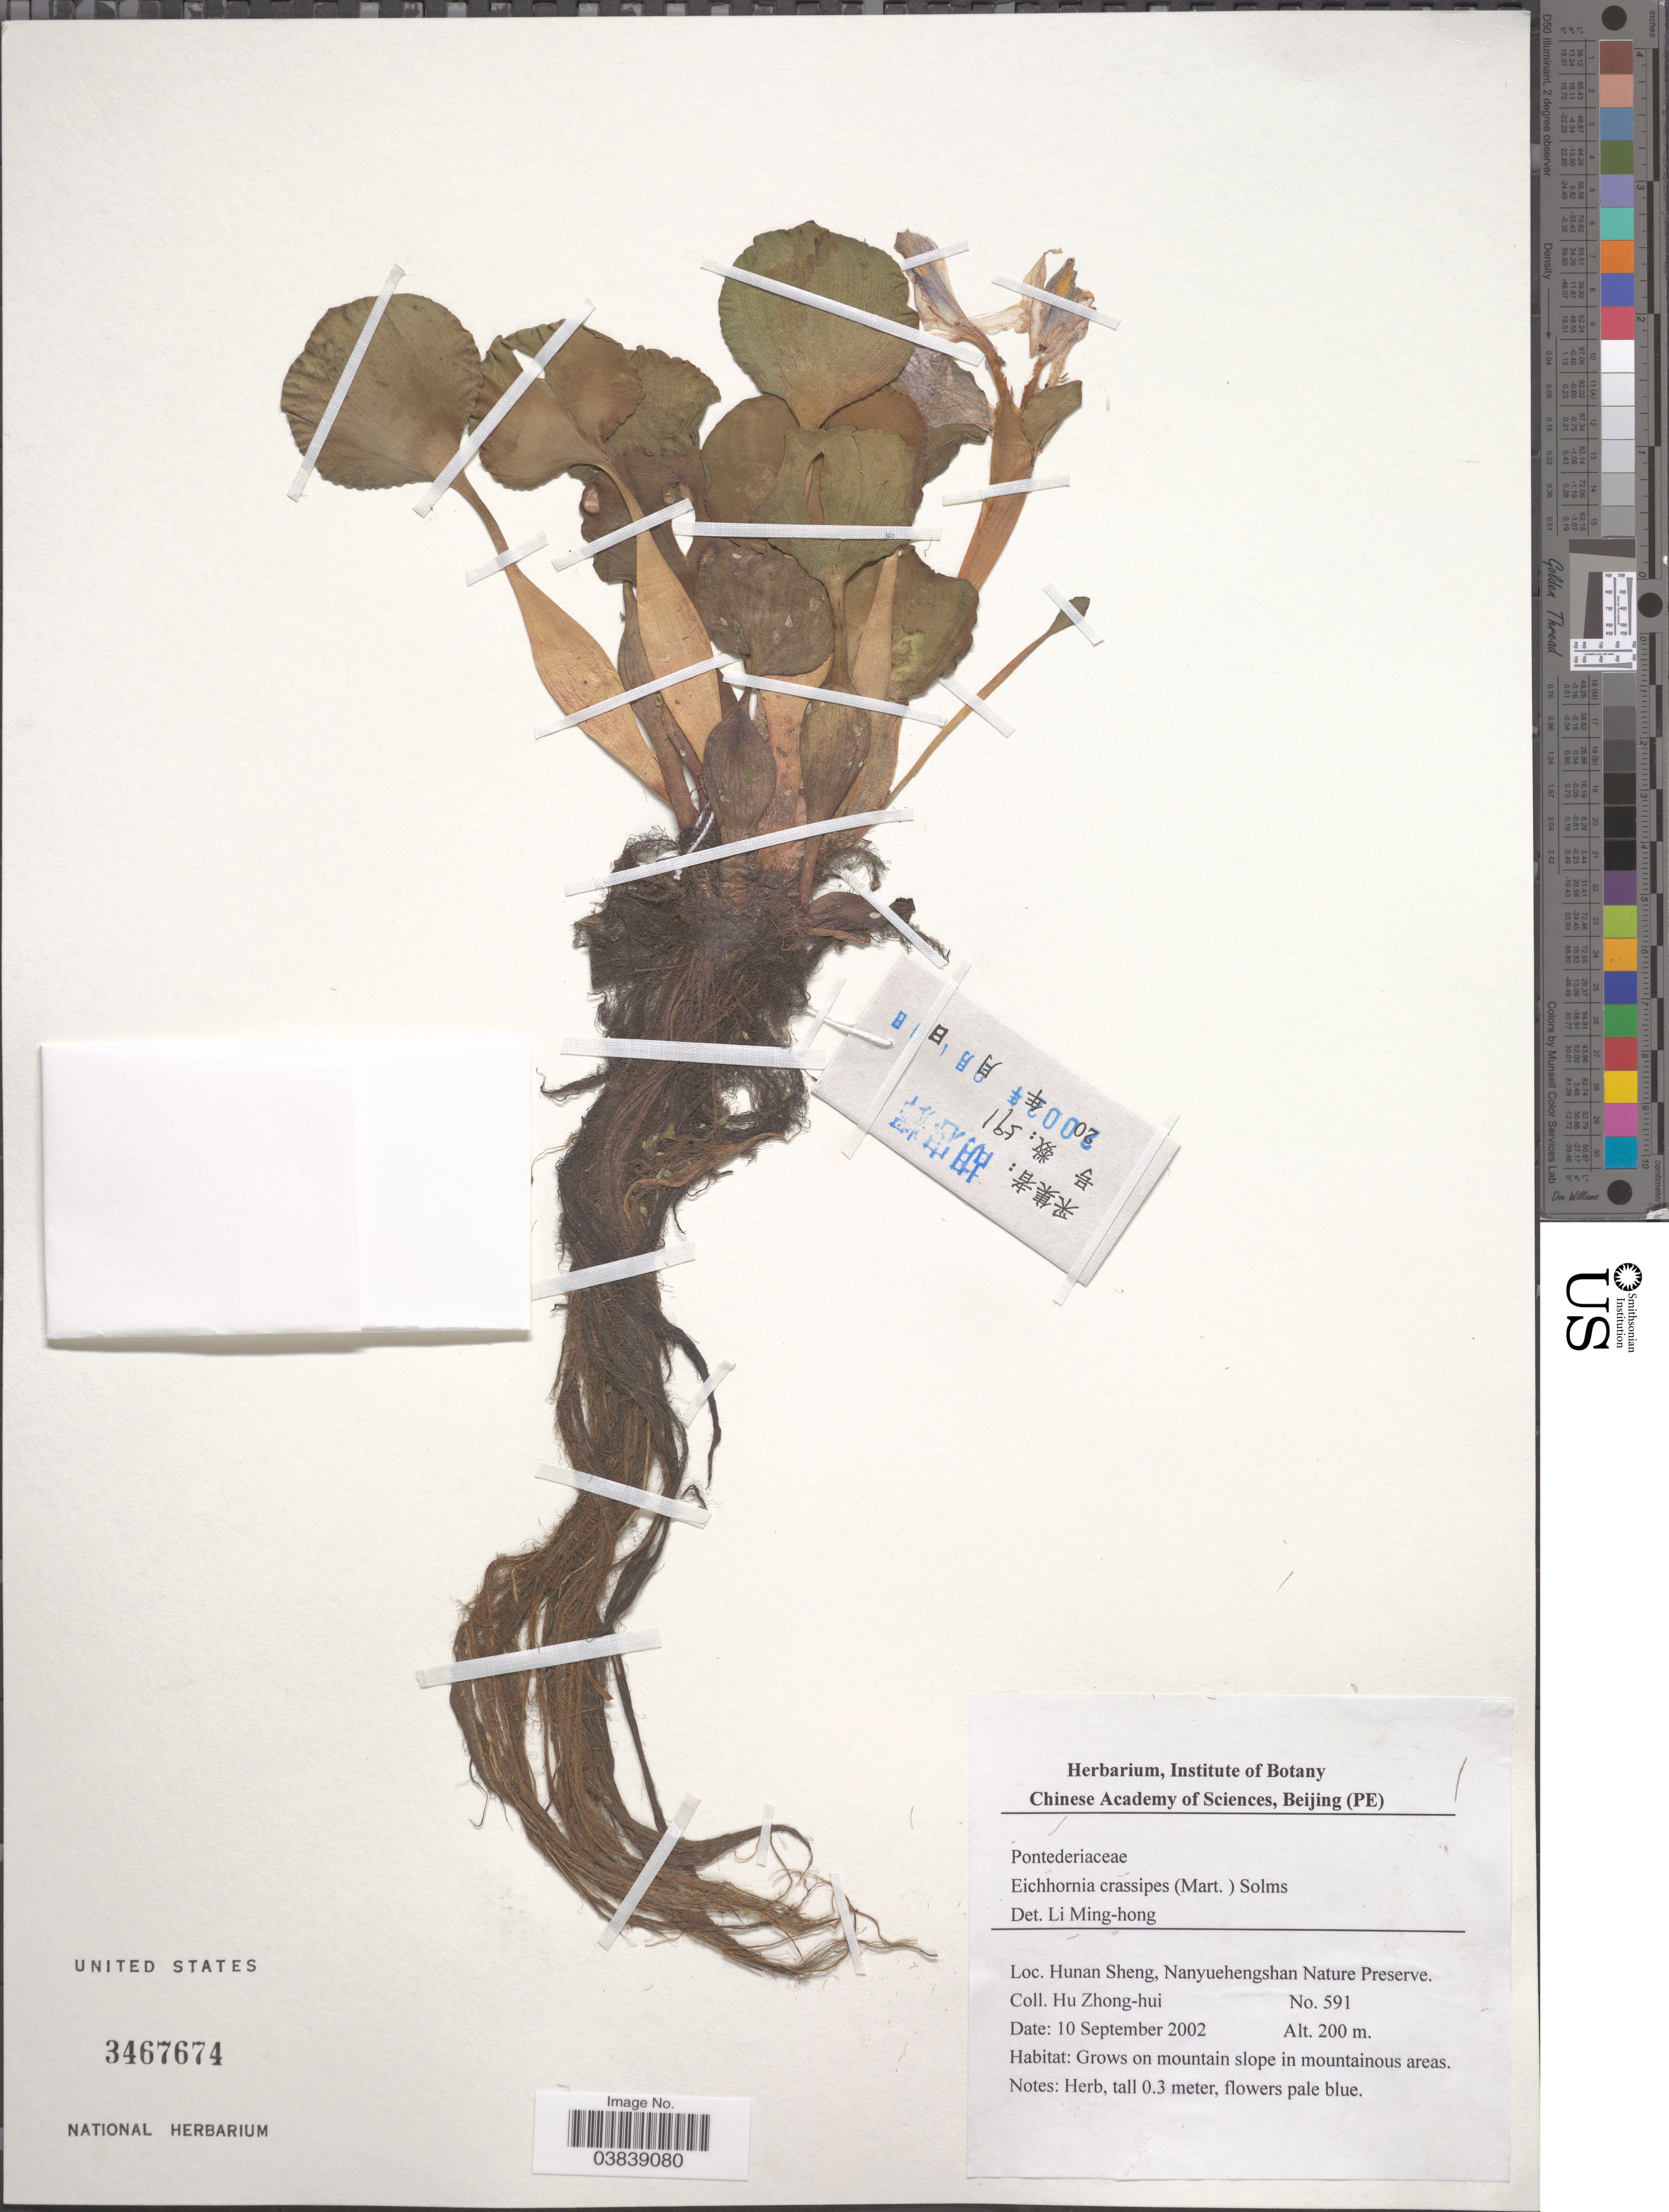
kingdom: Plantae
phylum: Tracheophyta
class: Liliopsida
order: Commelinales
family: Pontederiaceae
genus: Eichhornia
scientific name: Eichhornia crassipes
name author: (Mart.) Solms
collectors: Z. H. Hu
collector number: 591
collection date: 2002-09-10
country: China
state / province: Hunan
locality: Hunan Sheng, Nanyuehengshan Nature Preserve.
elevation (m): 200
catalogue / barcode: US 3467674